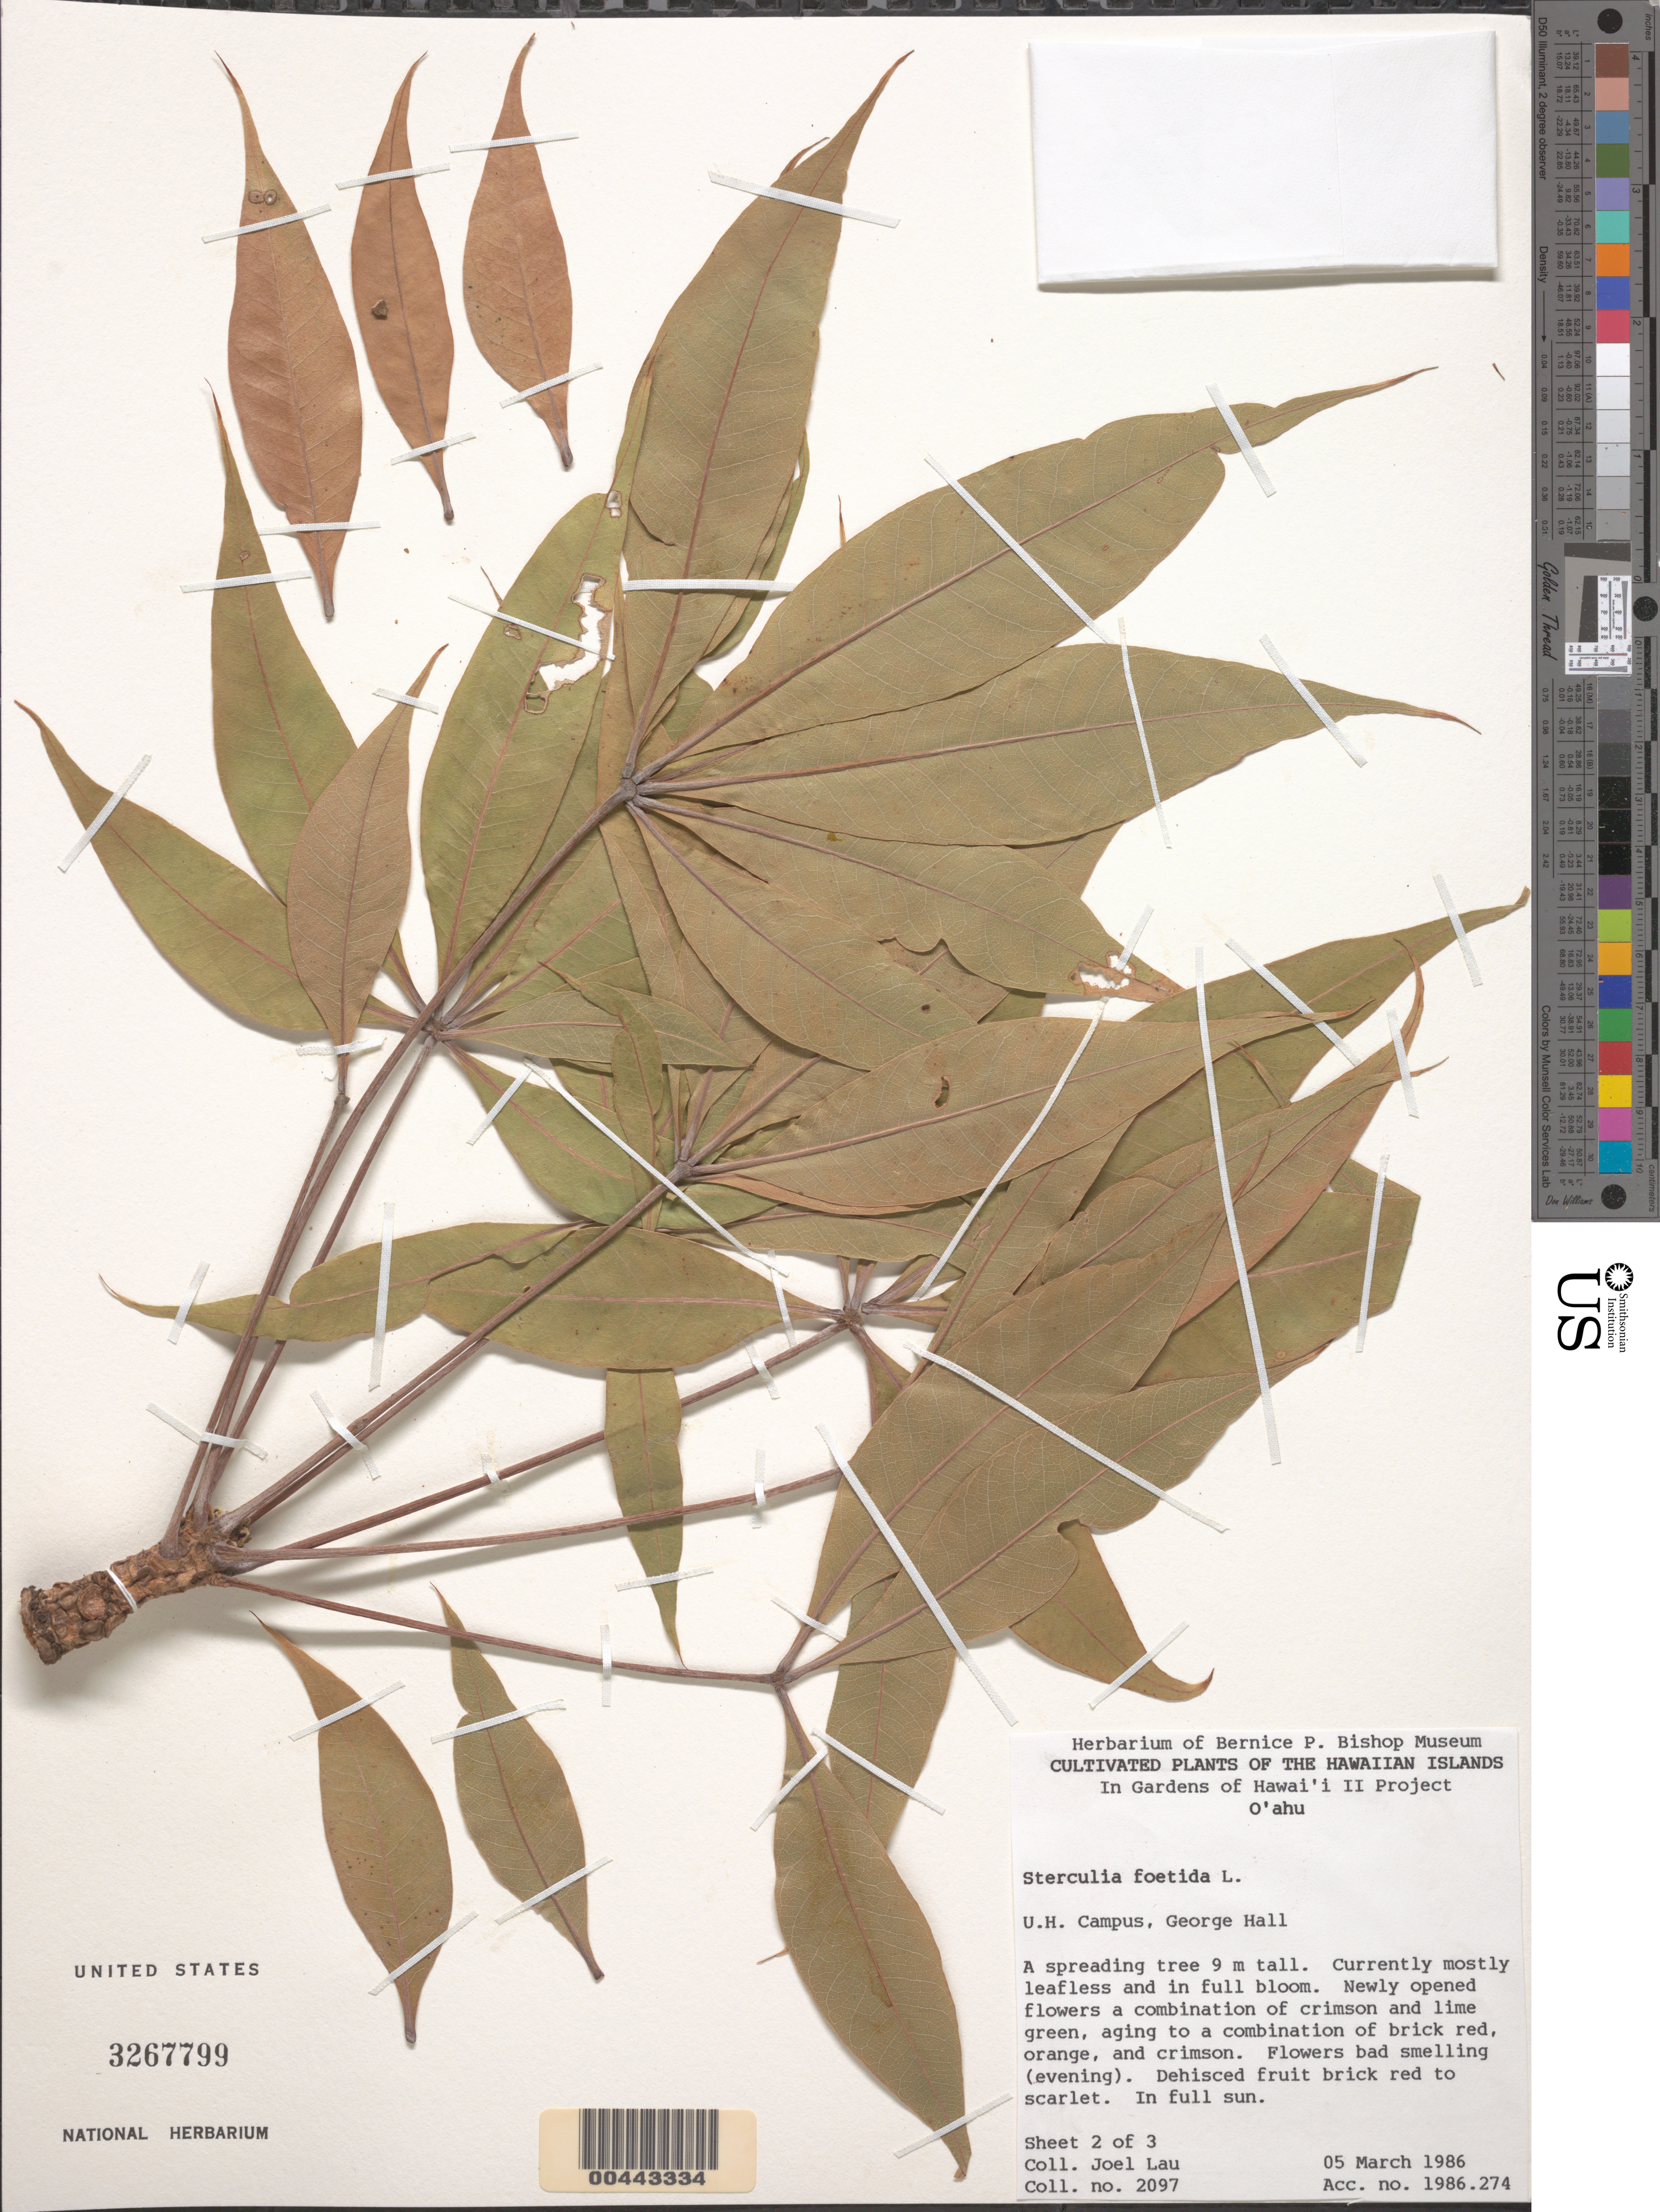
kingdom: Plantae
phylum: Tracheophyta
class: Magnoliopsida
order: Malvales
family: Malvaceae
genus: Sterculia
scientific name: Sterculia foetida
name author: L.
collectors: J. Lau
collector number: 2097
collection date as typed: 5 Mar 1986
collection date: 1986-03-05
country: United States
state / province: Hawaii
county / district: Honolulu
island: Oahu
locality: University of Hawaii Campus, George Hall, Gardens of Hawaii II Project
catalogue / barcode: US 3267799